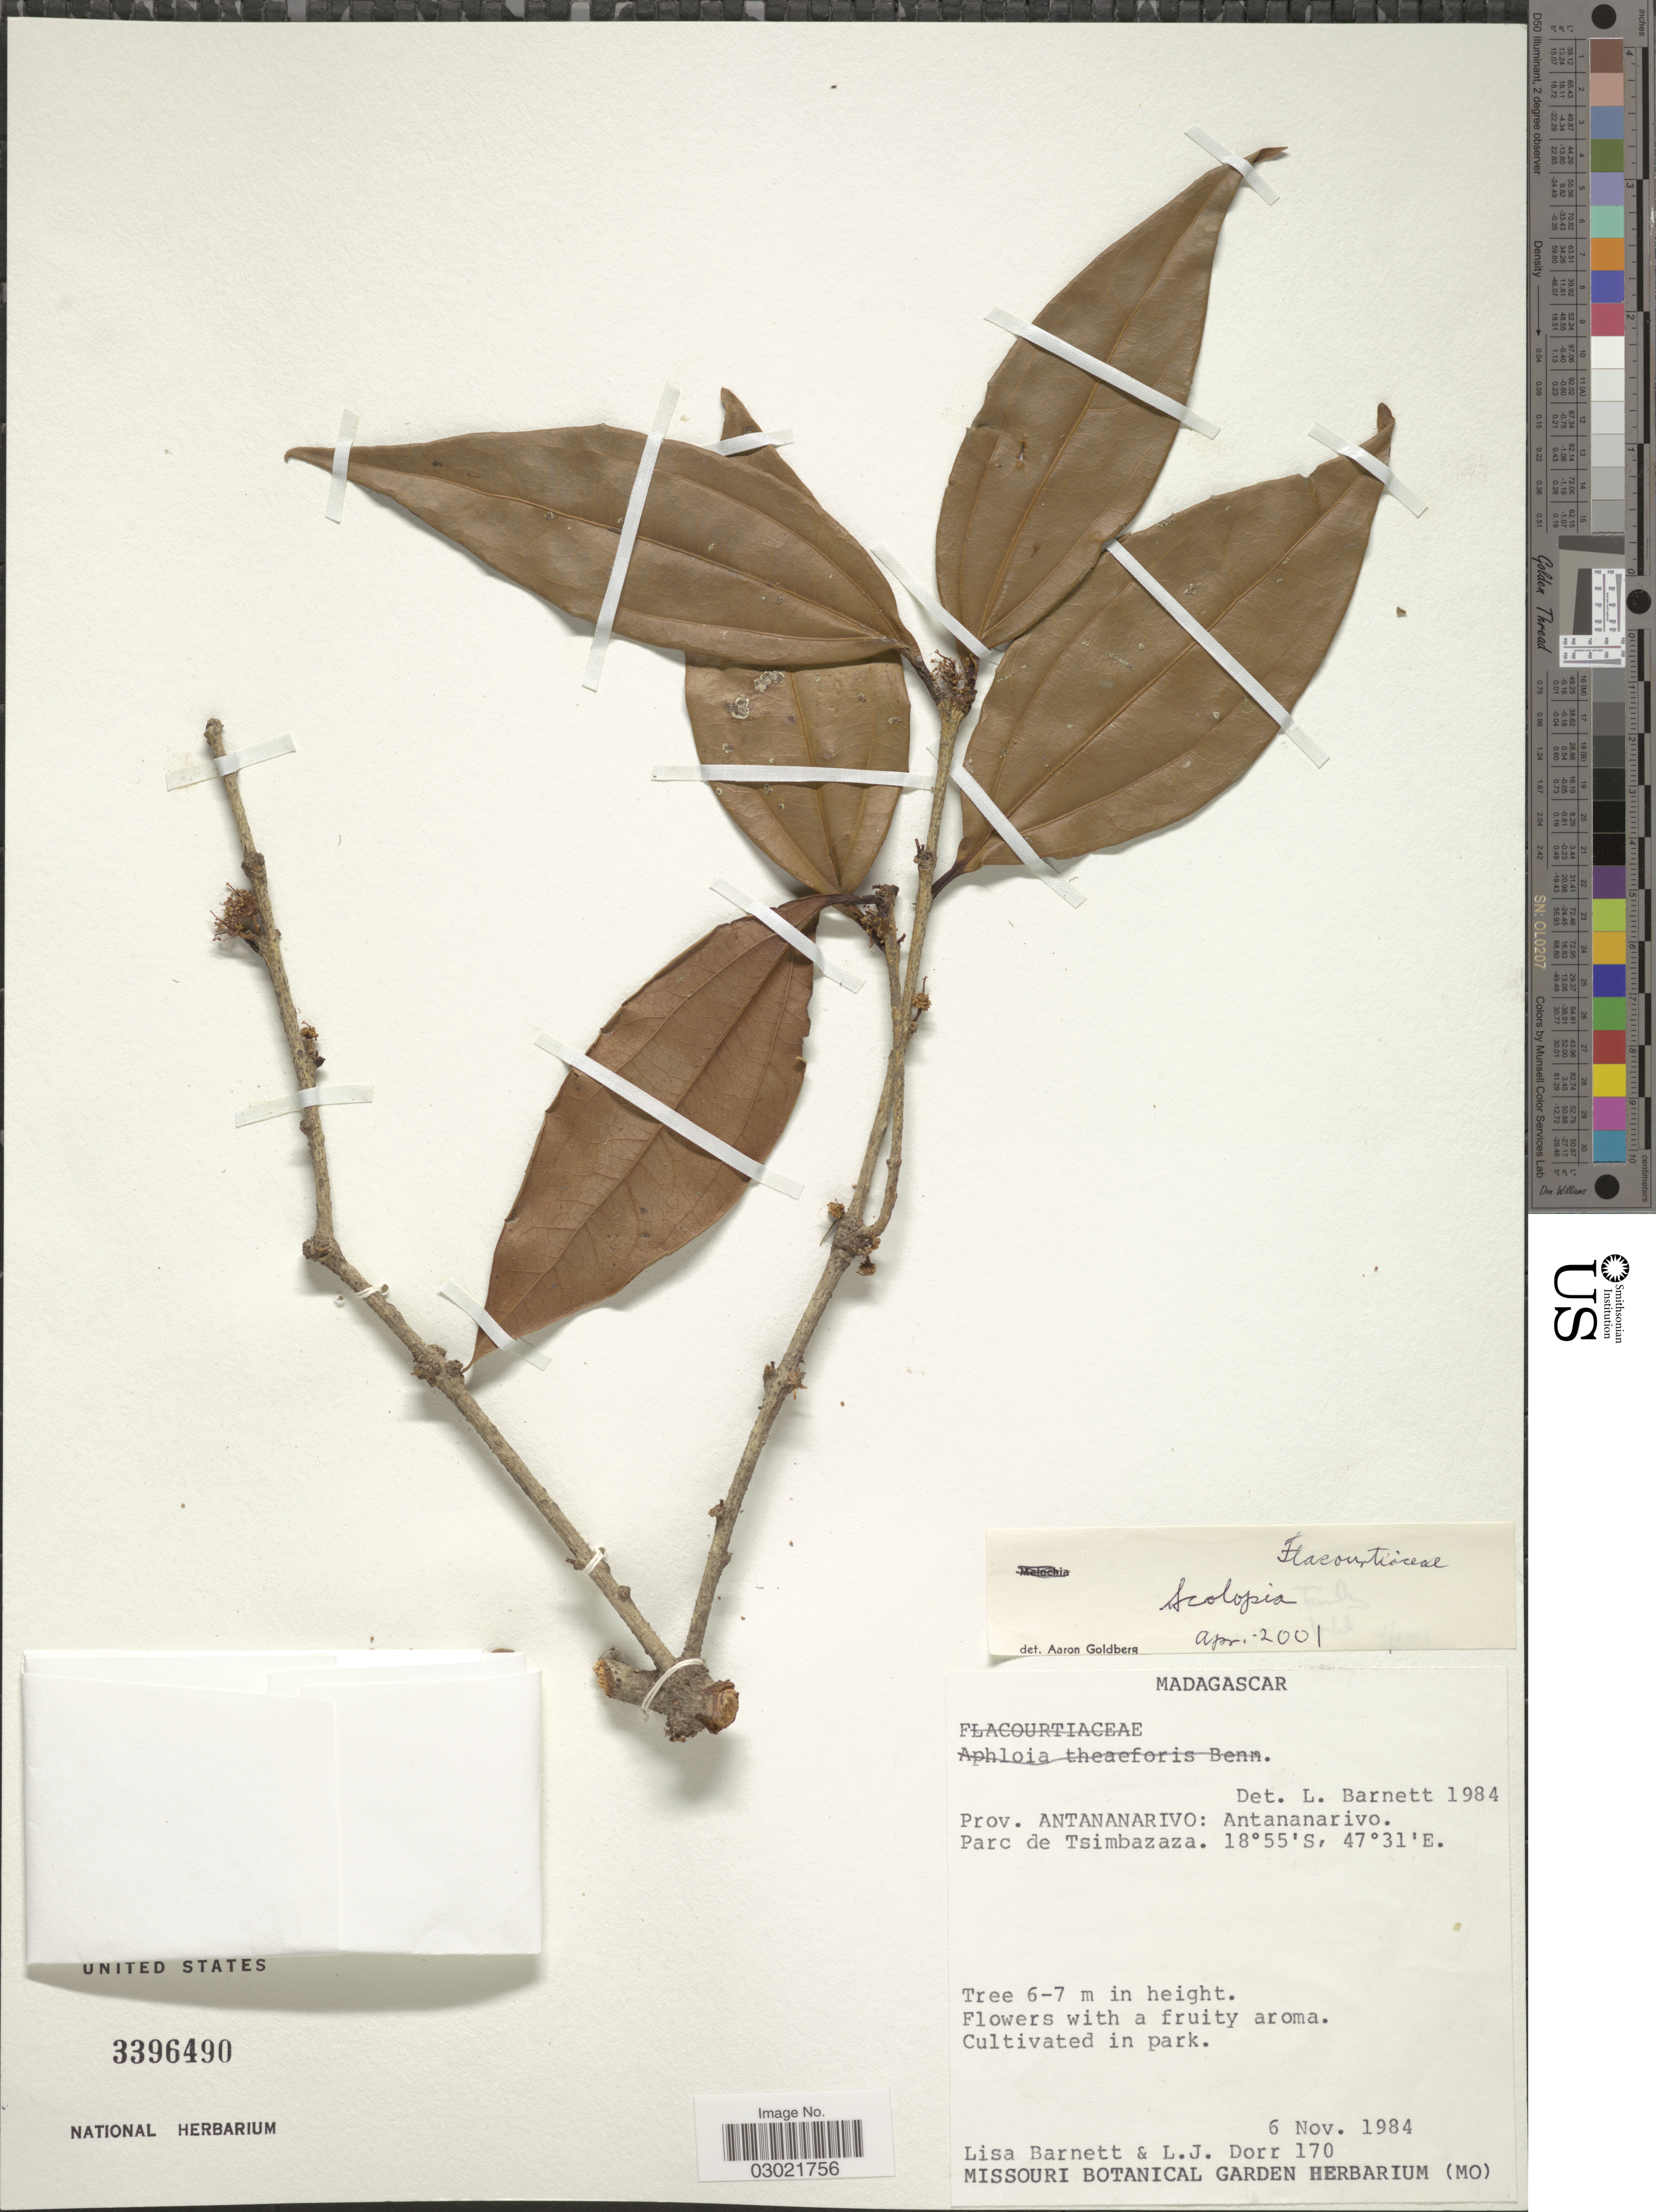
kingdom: Plantae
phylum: Tracheophyta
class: Magnoliopsida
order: Malpighiales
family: Salicaceae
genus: Scolopia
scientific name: Scolopia sp.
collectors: L. C. Barnett & L. J. Dorr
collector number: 170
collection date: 1984-11-06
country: Madagascar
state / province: Analamanga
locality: Antananarivo. Parc de Tsimbazaza.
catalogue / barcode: US 3396490